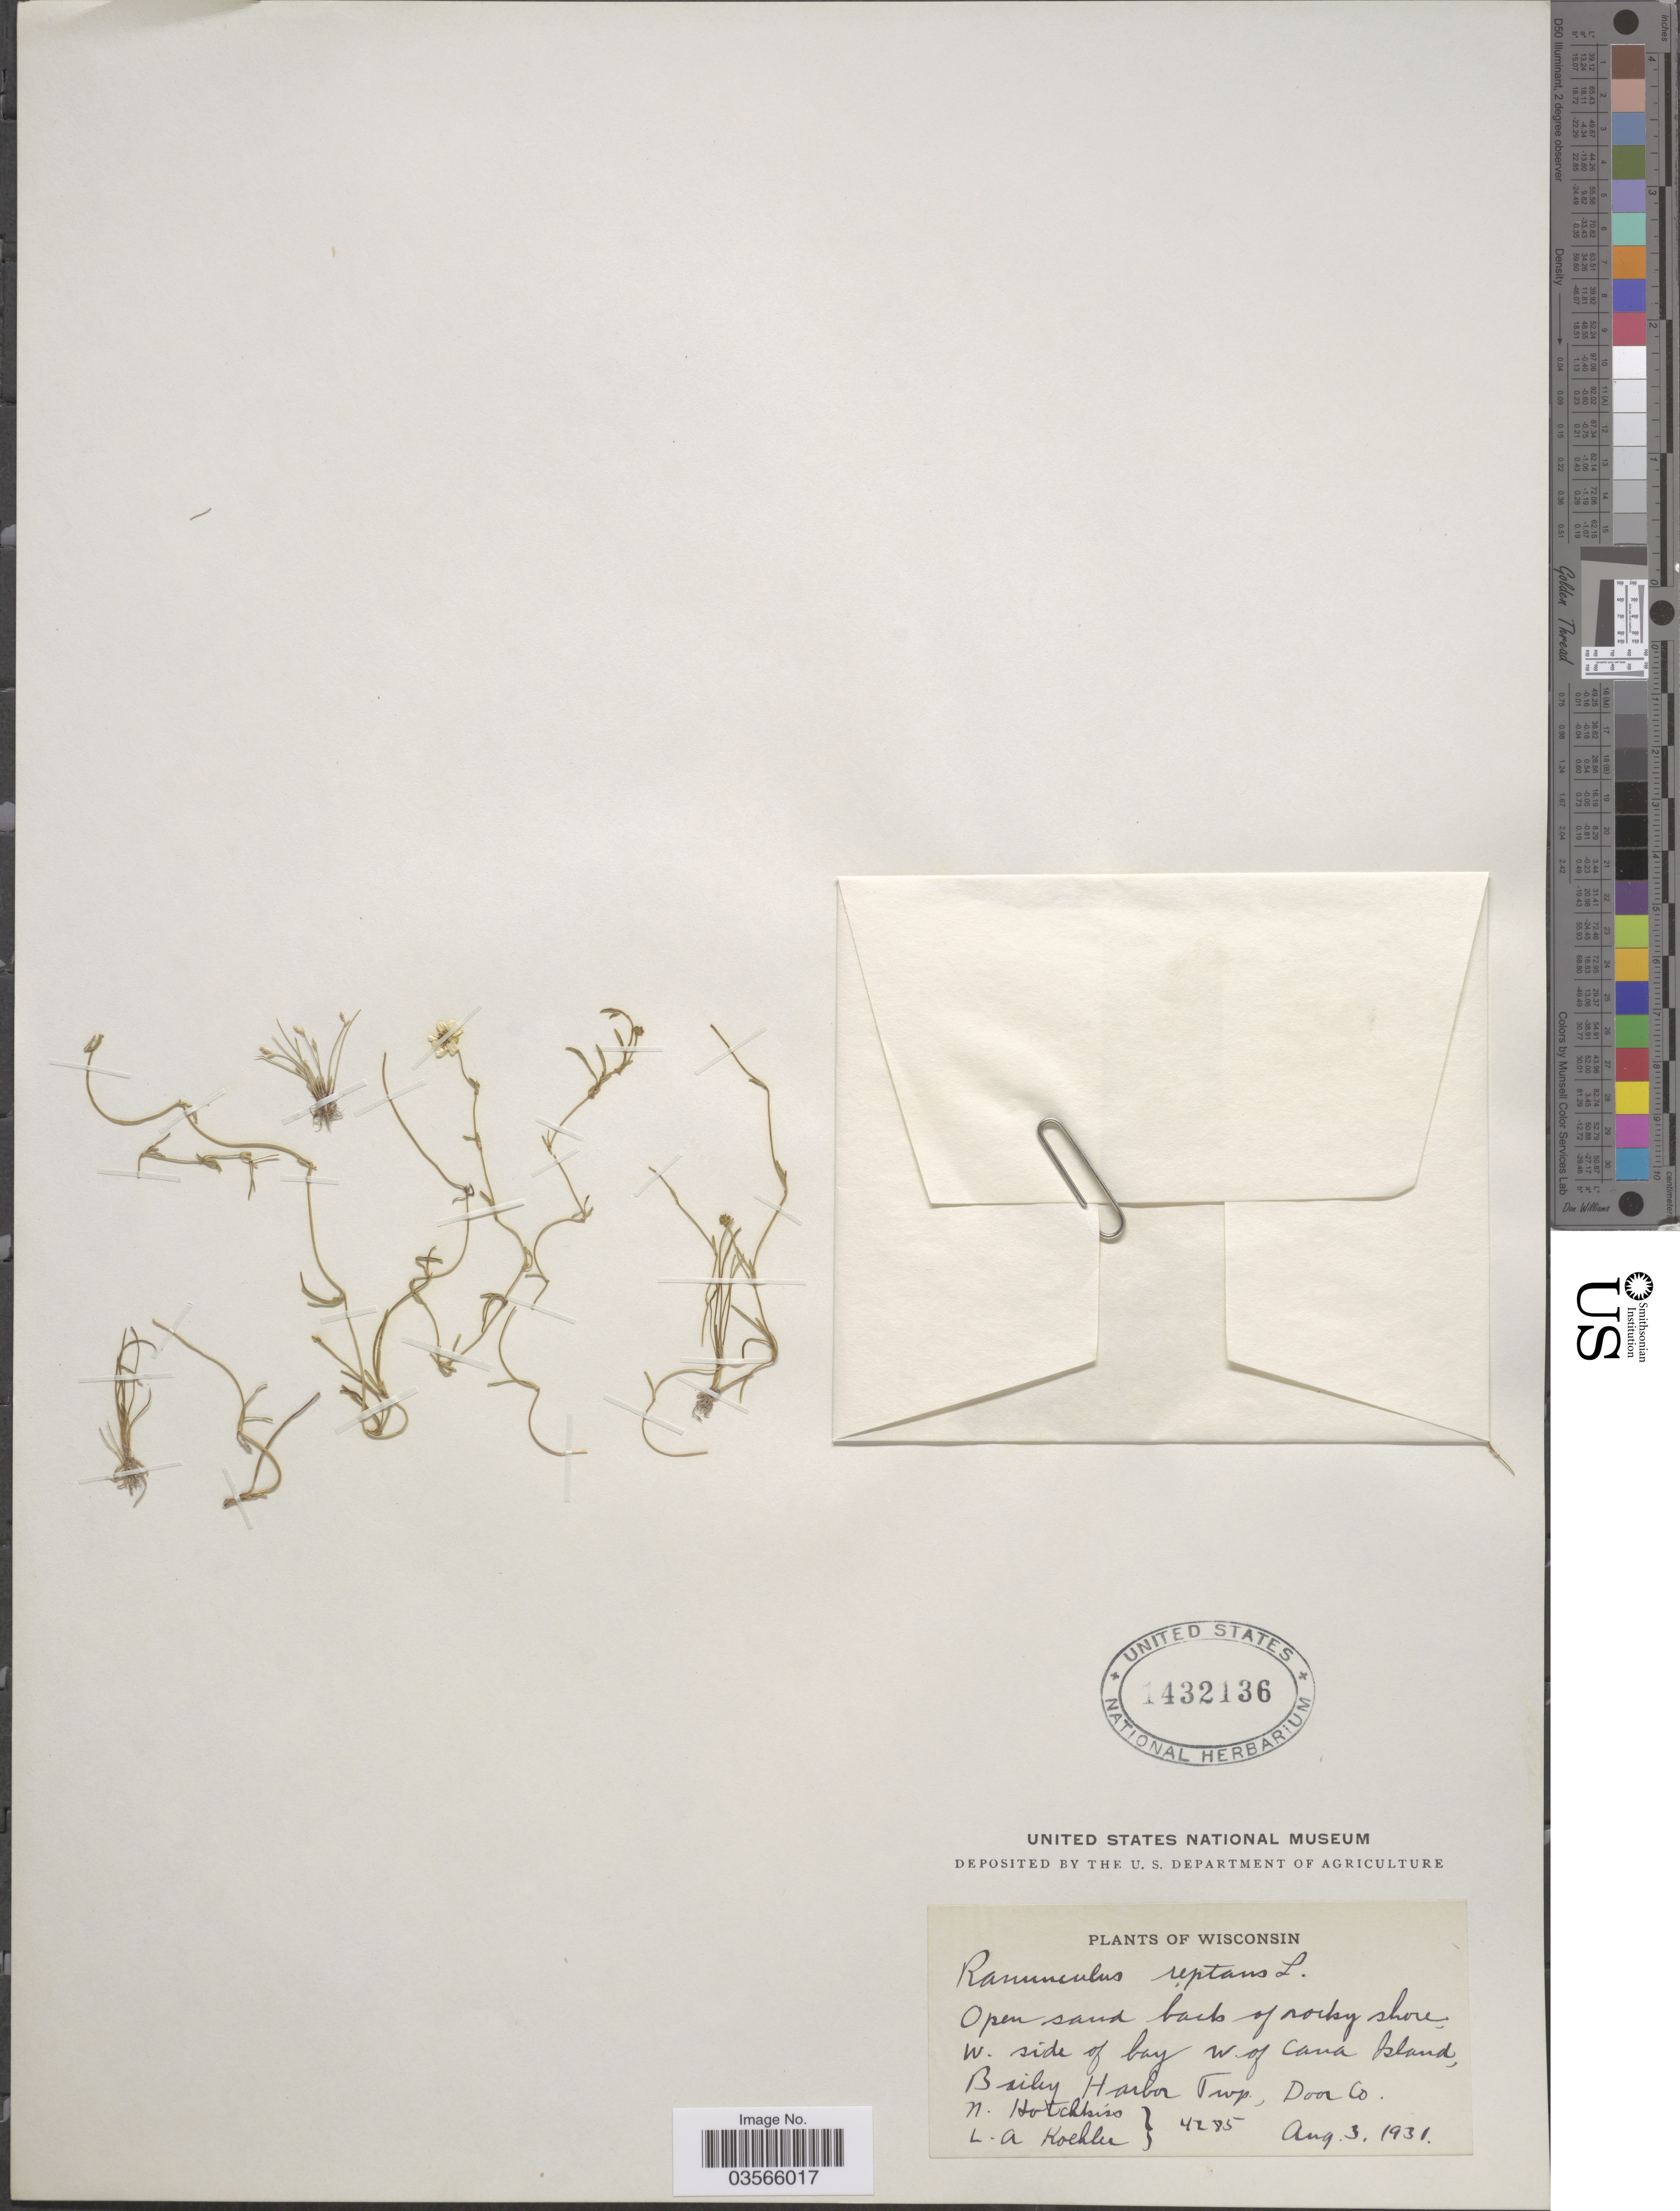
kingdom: Plantae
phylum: Tracheophyta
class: Magnoliopsida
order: Ranunculales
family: Ranunculaceae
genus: Ranunculus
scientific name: Ranunculus flammula var. filiformis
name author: (Michx.) Hook.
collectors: N. Hotchkiss & L. Koehler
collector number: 4285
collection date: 1931-08-03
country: United States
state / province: Wisconsin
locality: W. side of bay W. of Cana Island, Bailey Harbor Twp., Door Co.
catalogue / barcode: US 1432136